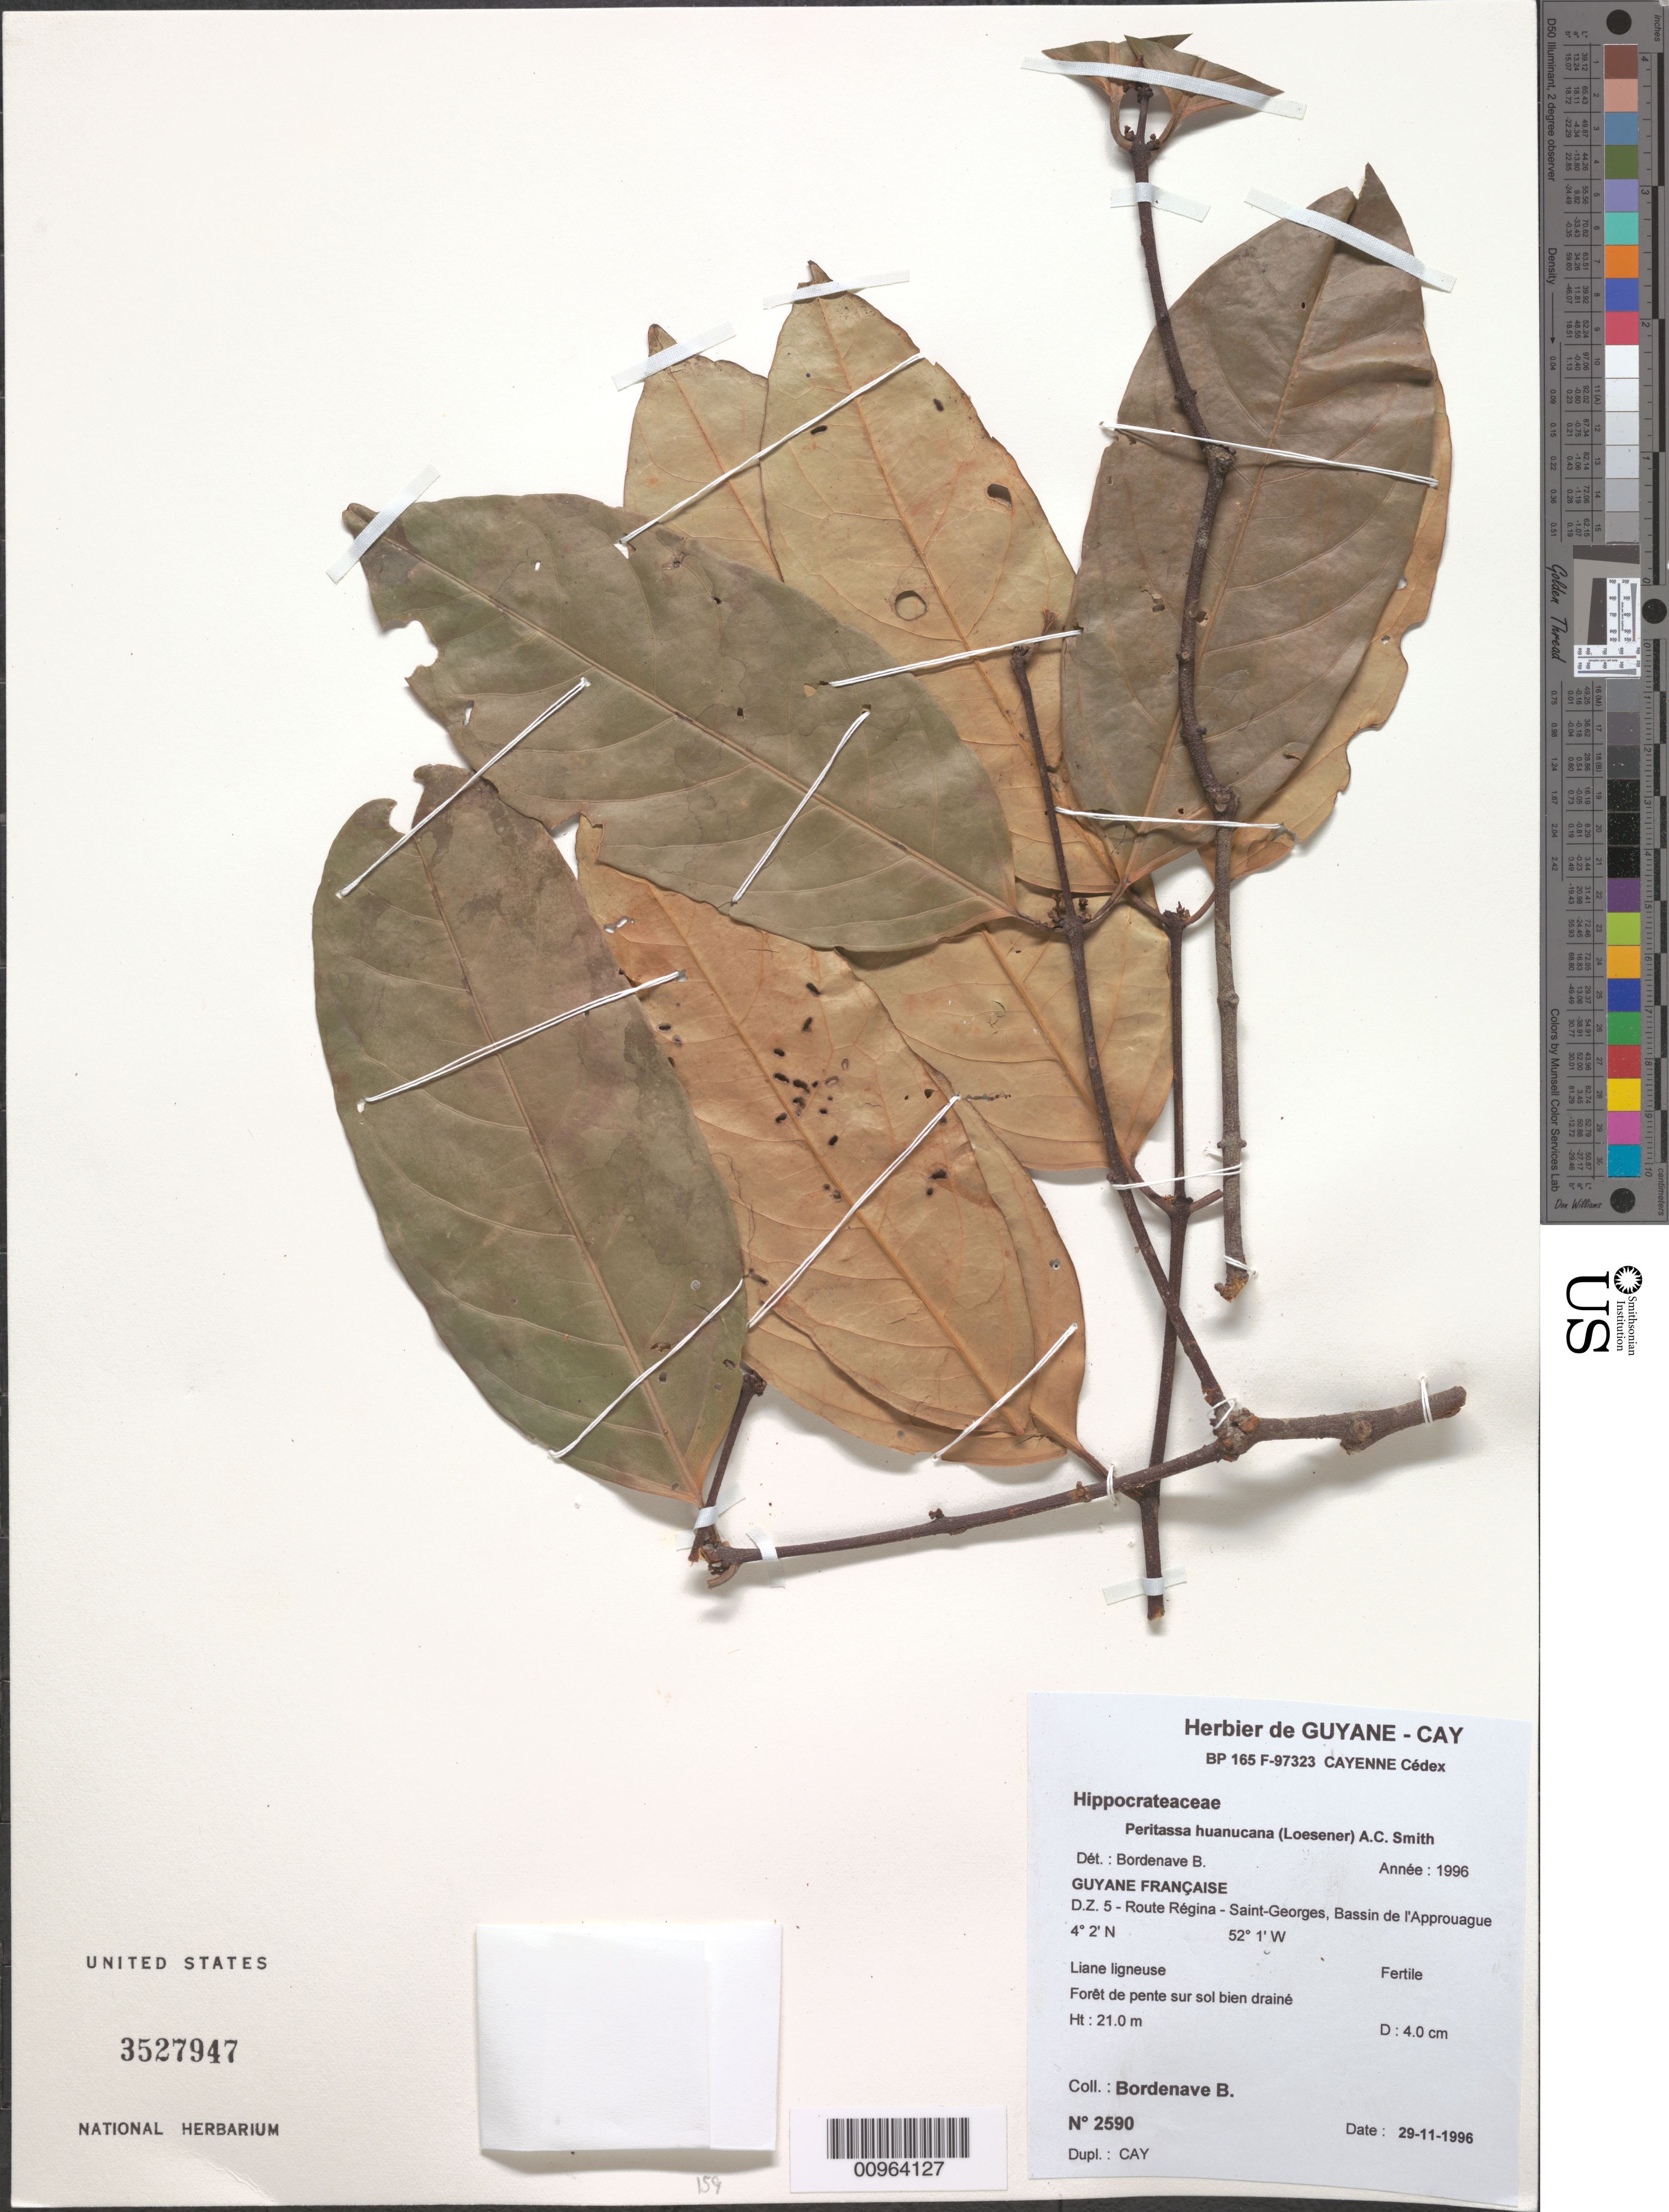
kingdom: Plantae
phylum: Tracheophyta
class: Magnoliopsida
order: Celastrales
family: Celastraceae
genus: Peritassa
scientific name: Peritassa huanucana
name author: (Loes.) A.C. Sm.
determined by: Bordenave, B.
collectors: B. Bordenave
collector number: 2590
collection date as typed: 29-Nov-96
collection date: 1996-11-29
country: French Guiana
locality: Bassin de l'Approuague. D.Z. 5 - Route Régina - Saint-Georges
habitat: Foret de pente sur sol bien draine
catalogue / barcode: US 3527947